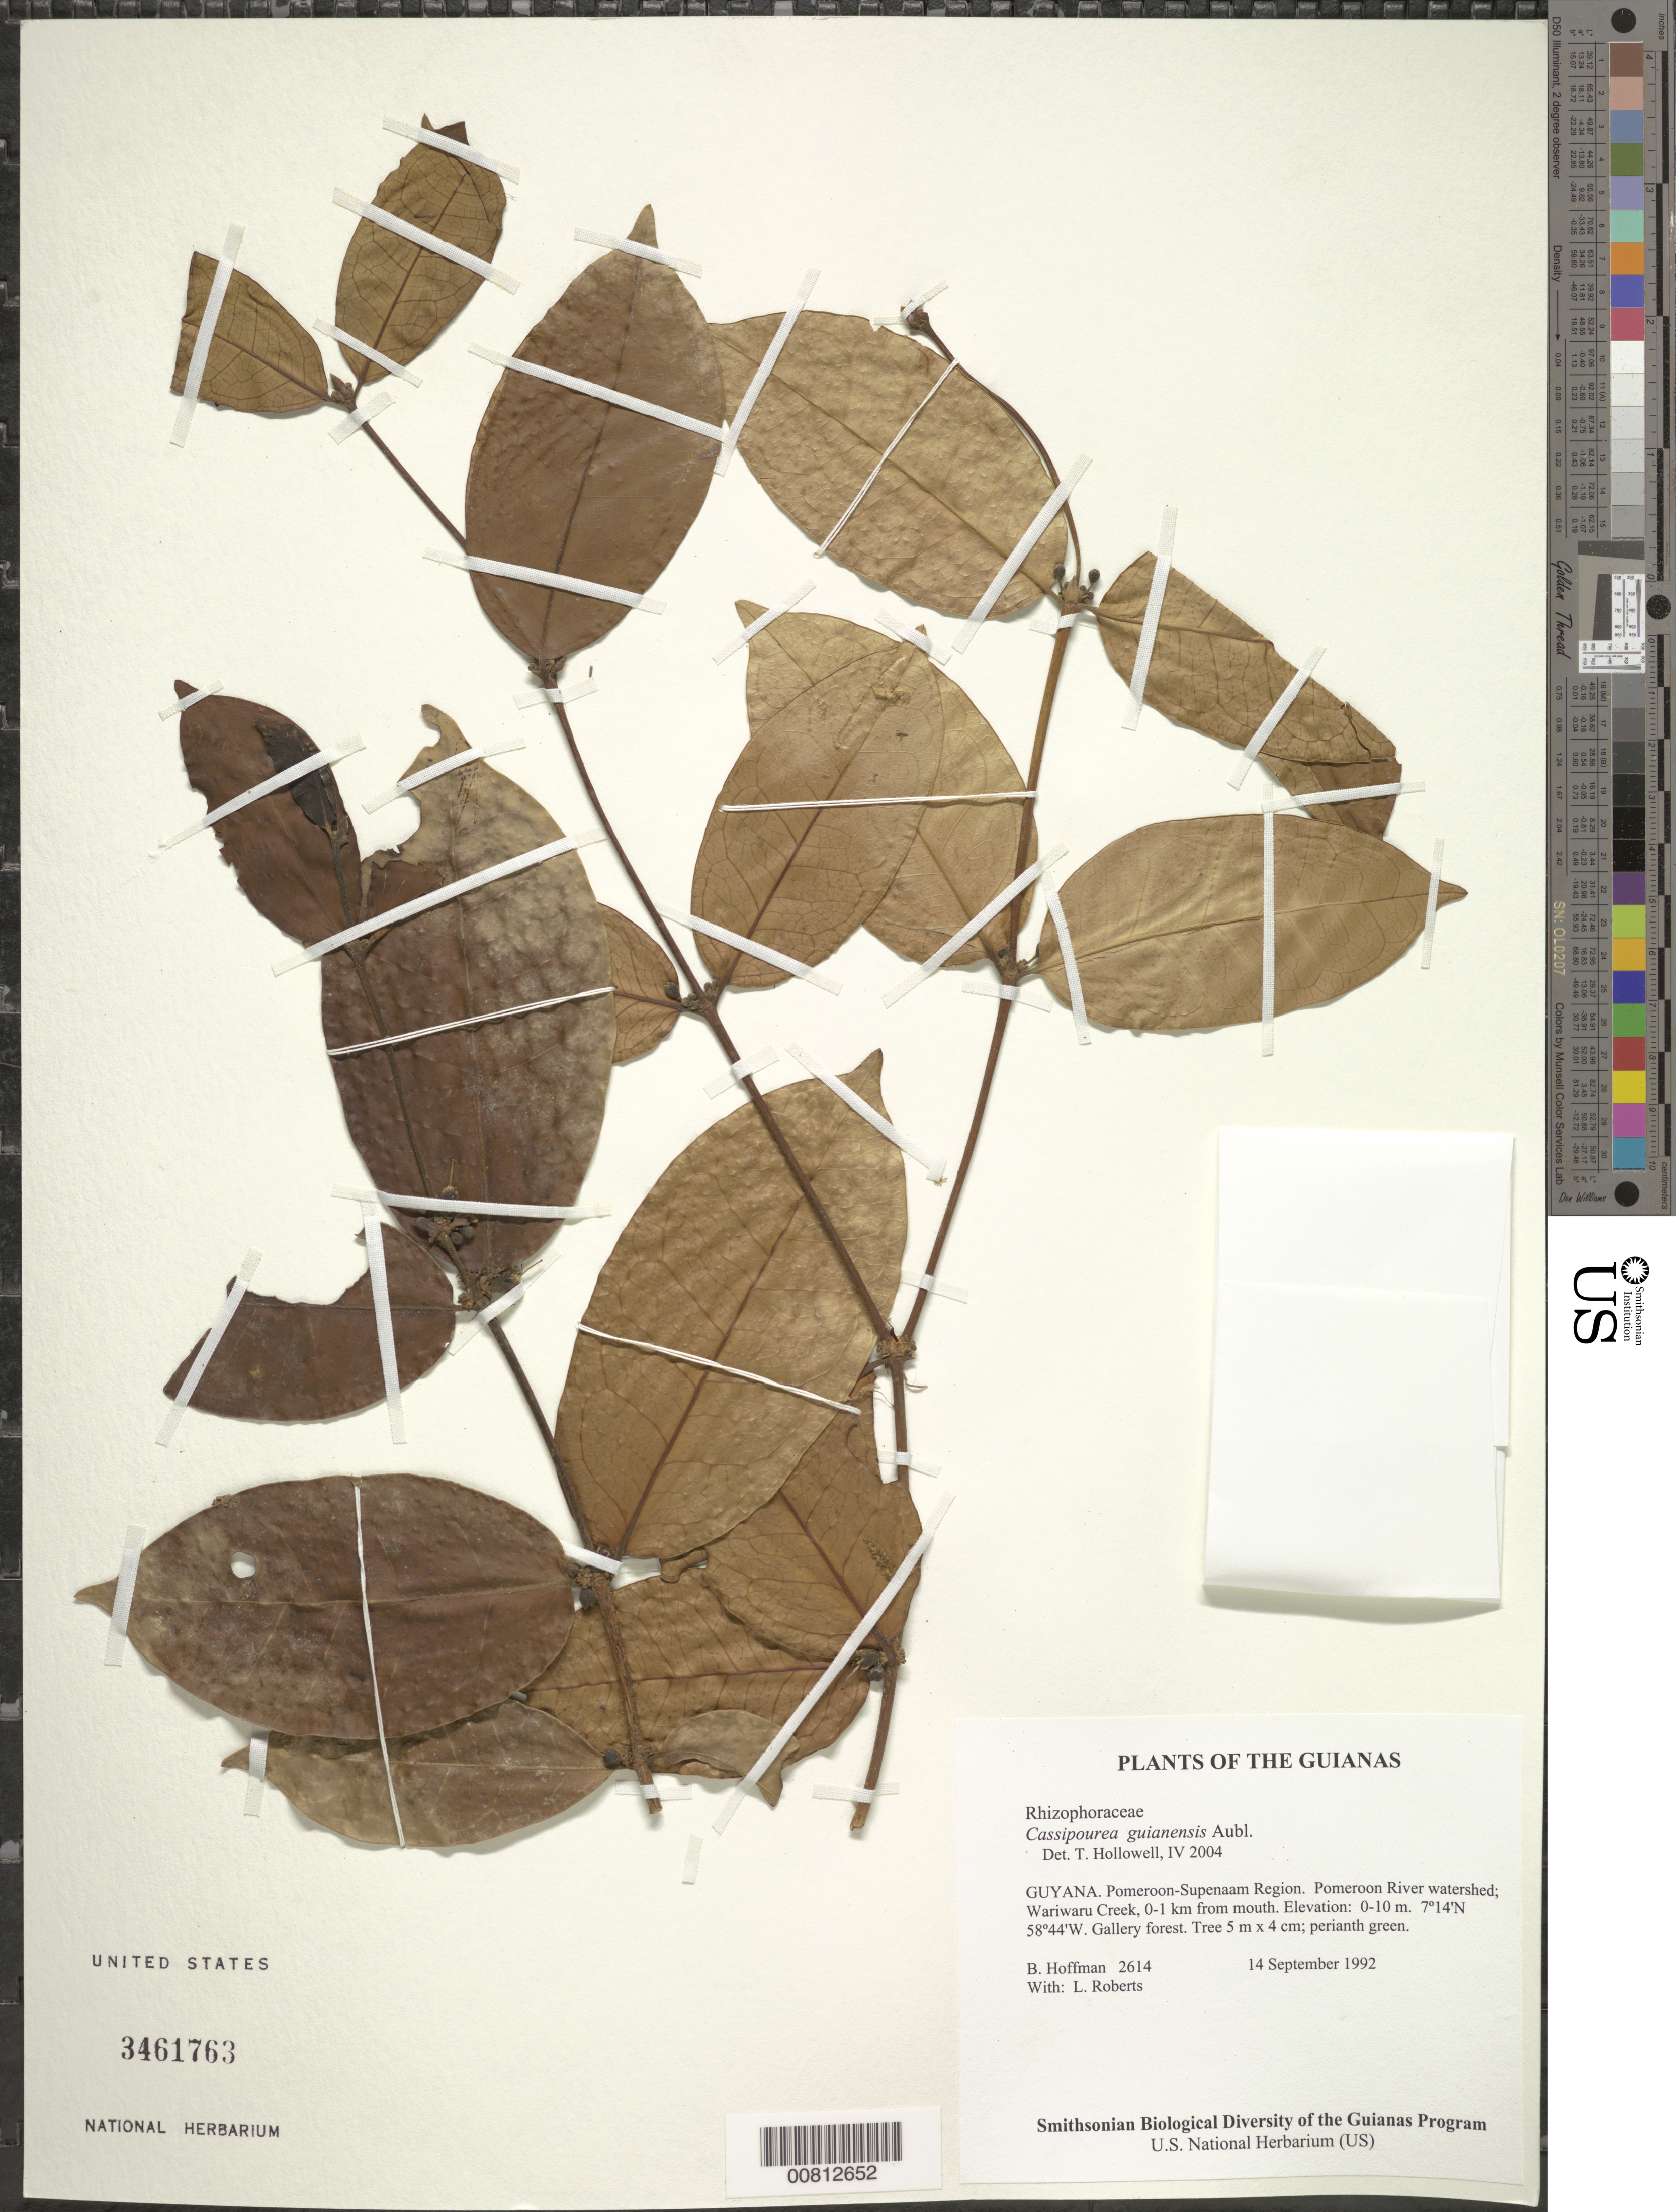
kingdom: Plantae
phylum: Tracheophyta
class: Magnoliopsida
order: Malpighiales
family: Rhizophoraceae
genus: Cassipourea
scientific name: Cassipourea guianensis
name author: Aubl.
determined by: Hollowell, T. H., (BOT), Smithsonian Institution - National Museum of Natural History (UNITED STATES)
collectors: B. Hoffman & L. Roberts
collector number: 2614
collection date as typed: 14 September 1992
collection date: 1992-09-14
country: Guyana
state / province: Pomeroon-Supenaam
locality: Pomeroon River watershed; Wariwaru Creek, 0-1 km from mouth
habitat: Gallery forest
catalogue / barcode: US 3461763